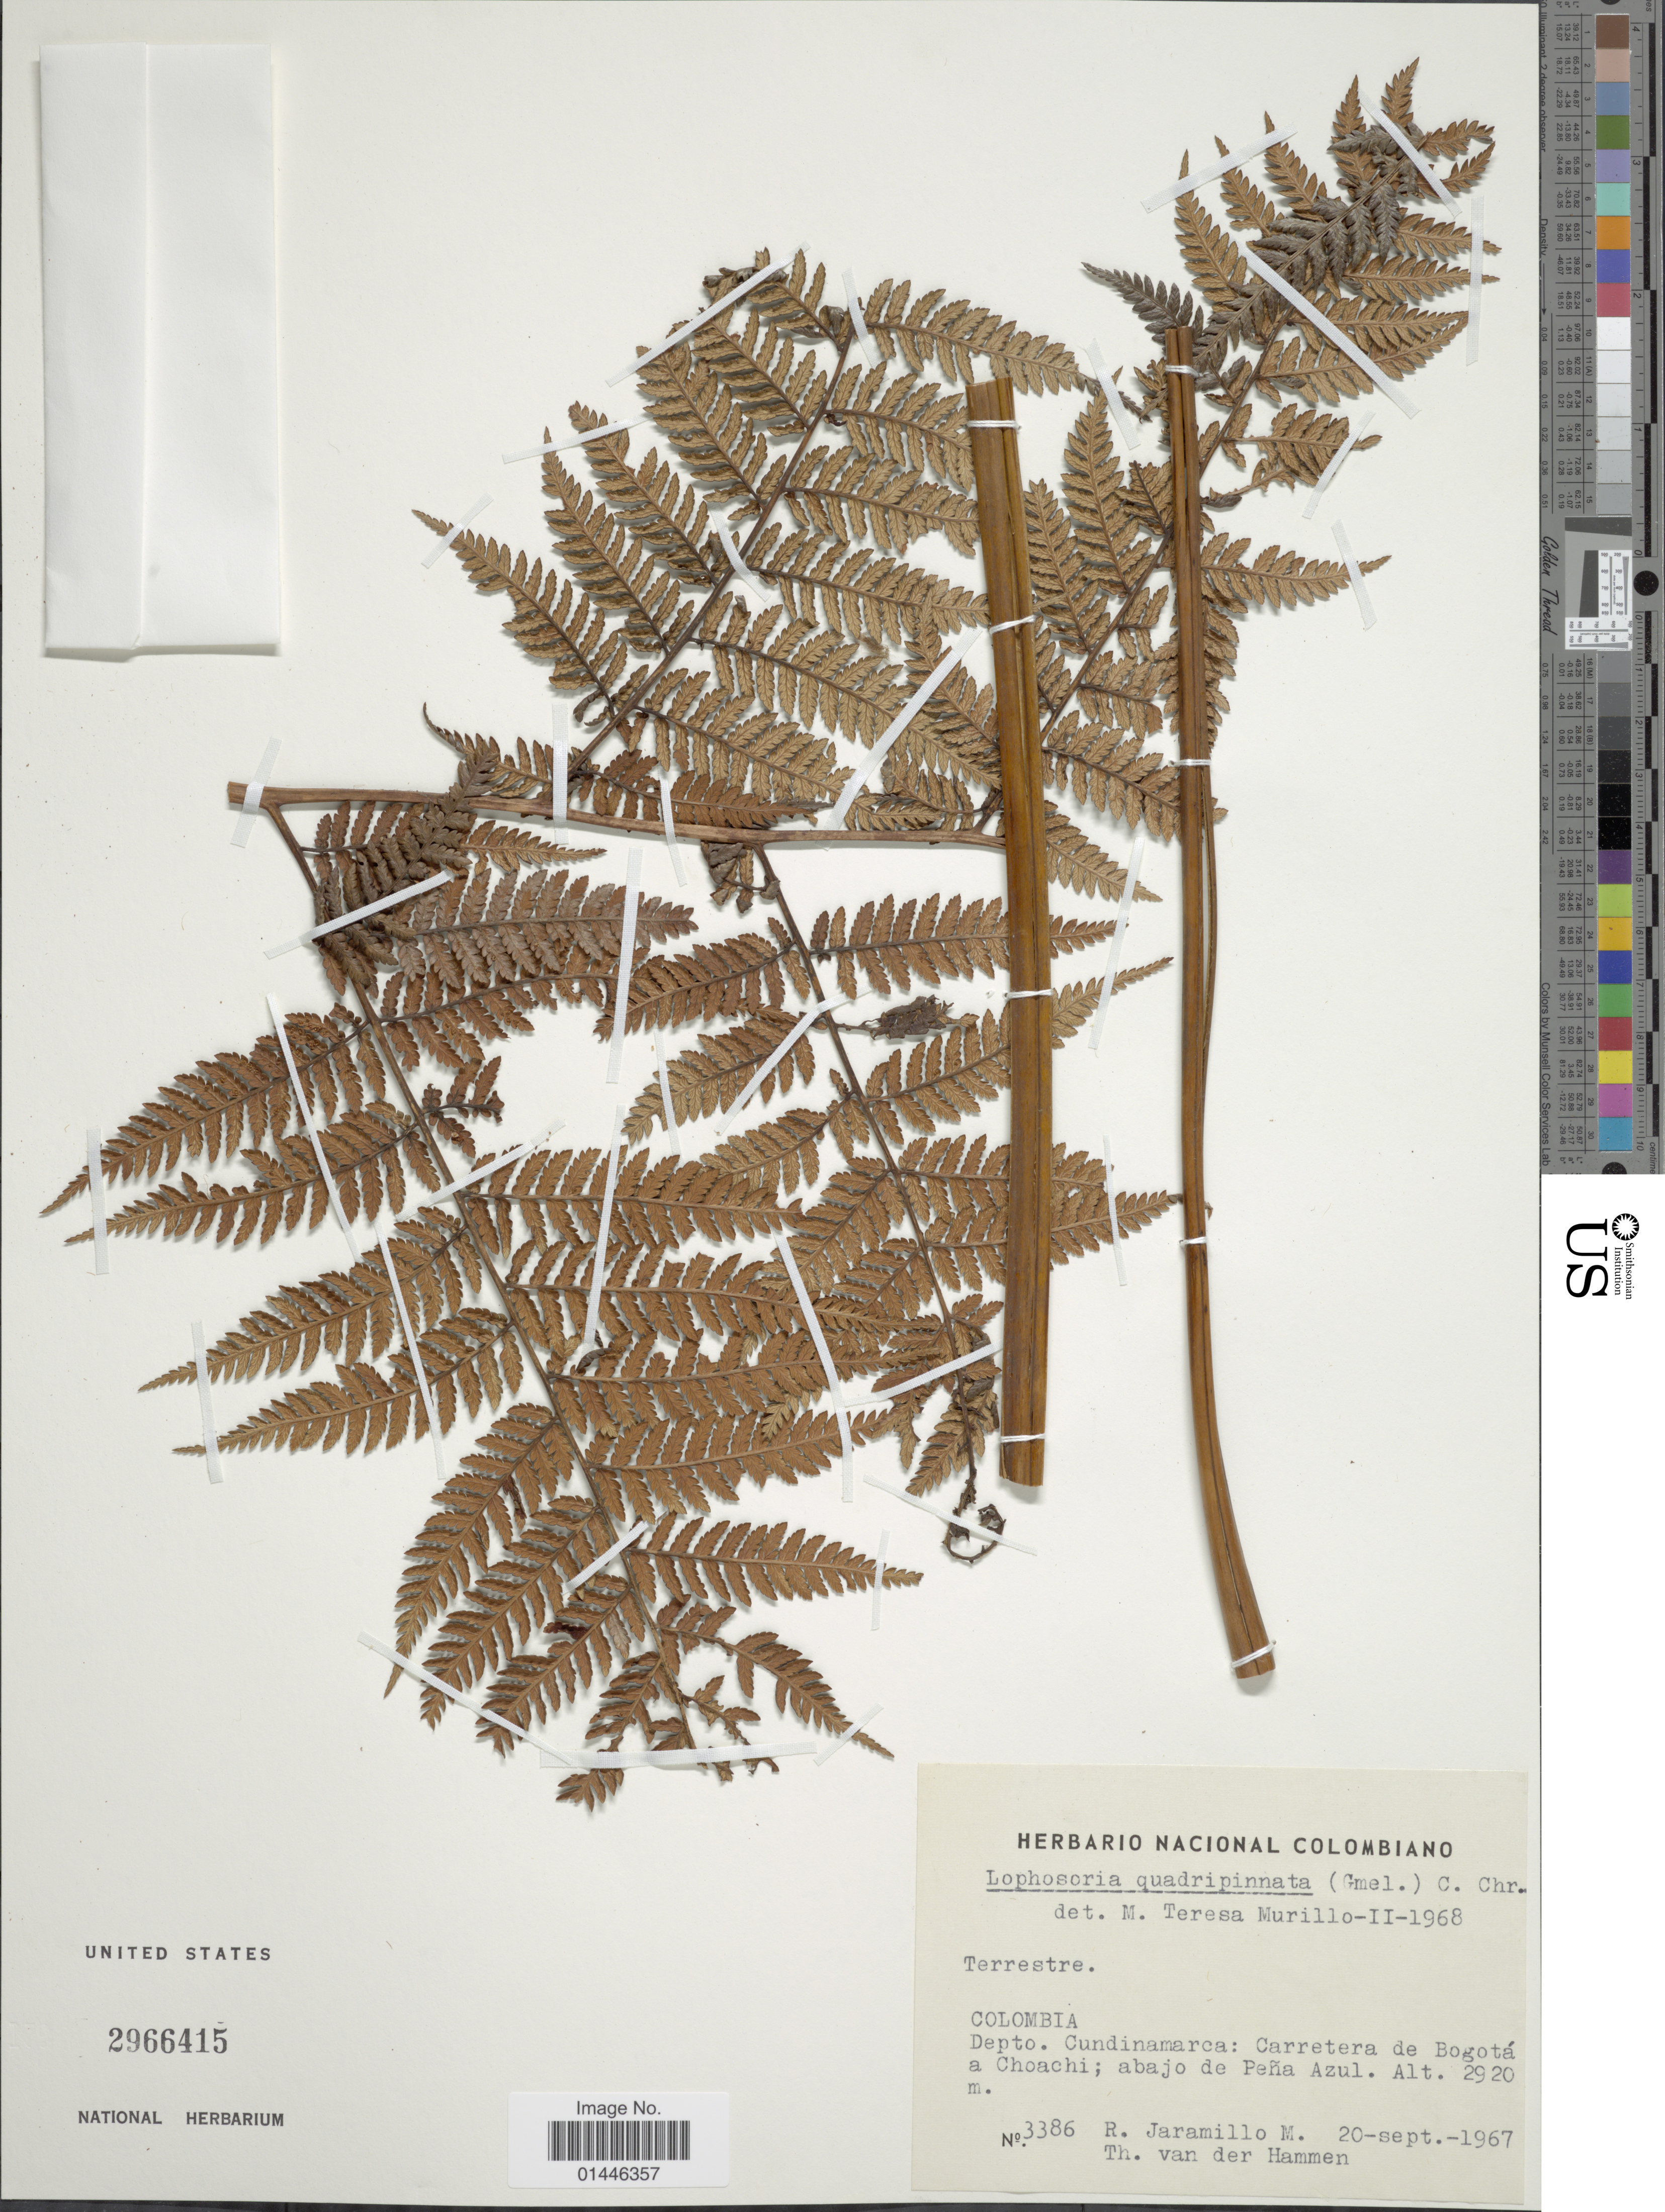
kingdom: Plantae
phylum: Tracheophyta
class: Polypodiopsida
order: Cyatheales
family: Dicksoniaceae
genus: Lophosoria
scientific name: Lophosoria quadripinnata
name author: (J.F. Gmel.) C. Chr.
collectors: R. Jaramillo M. & T. Hammen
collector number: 3386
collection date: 1967-09-20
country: Colombia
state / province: Cundinamarca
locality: Carretera de Bogotá a Choachi; abajo de Peña Azul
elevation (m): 2920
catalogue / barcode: US 2966415